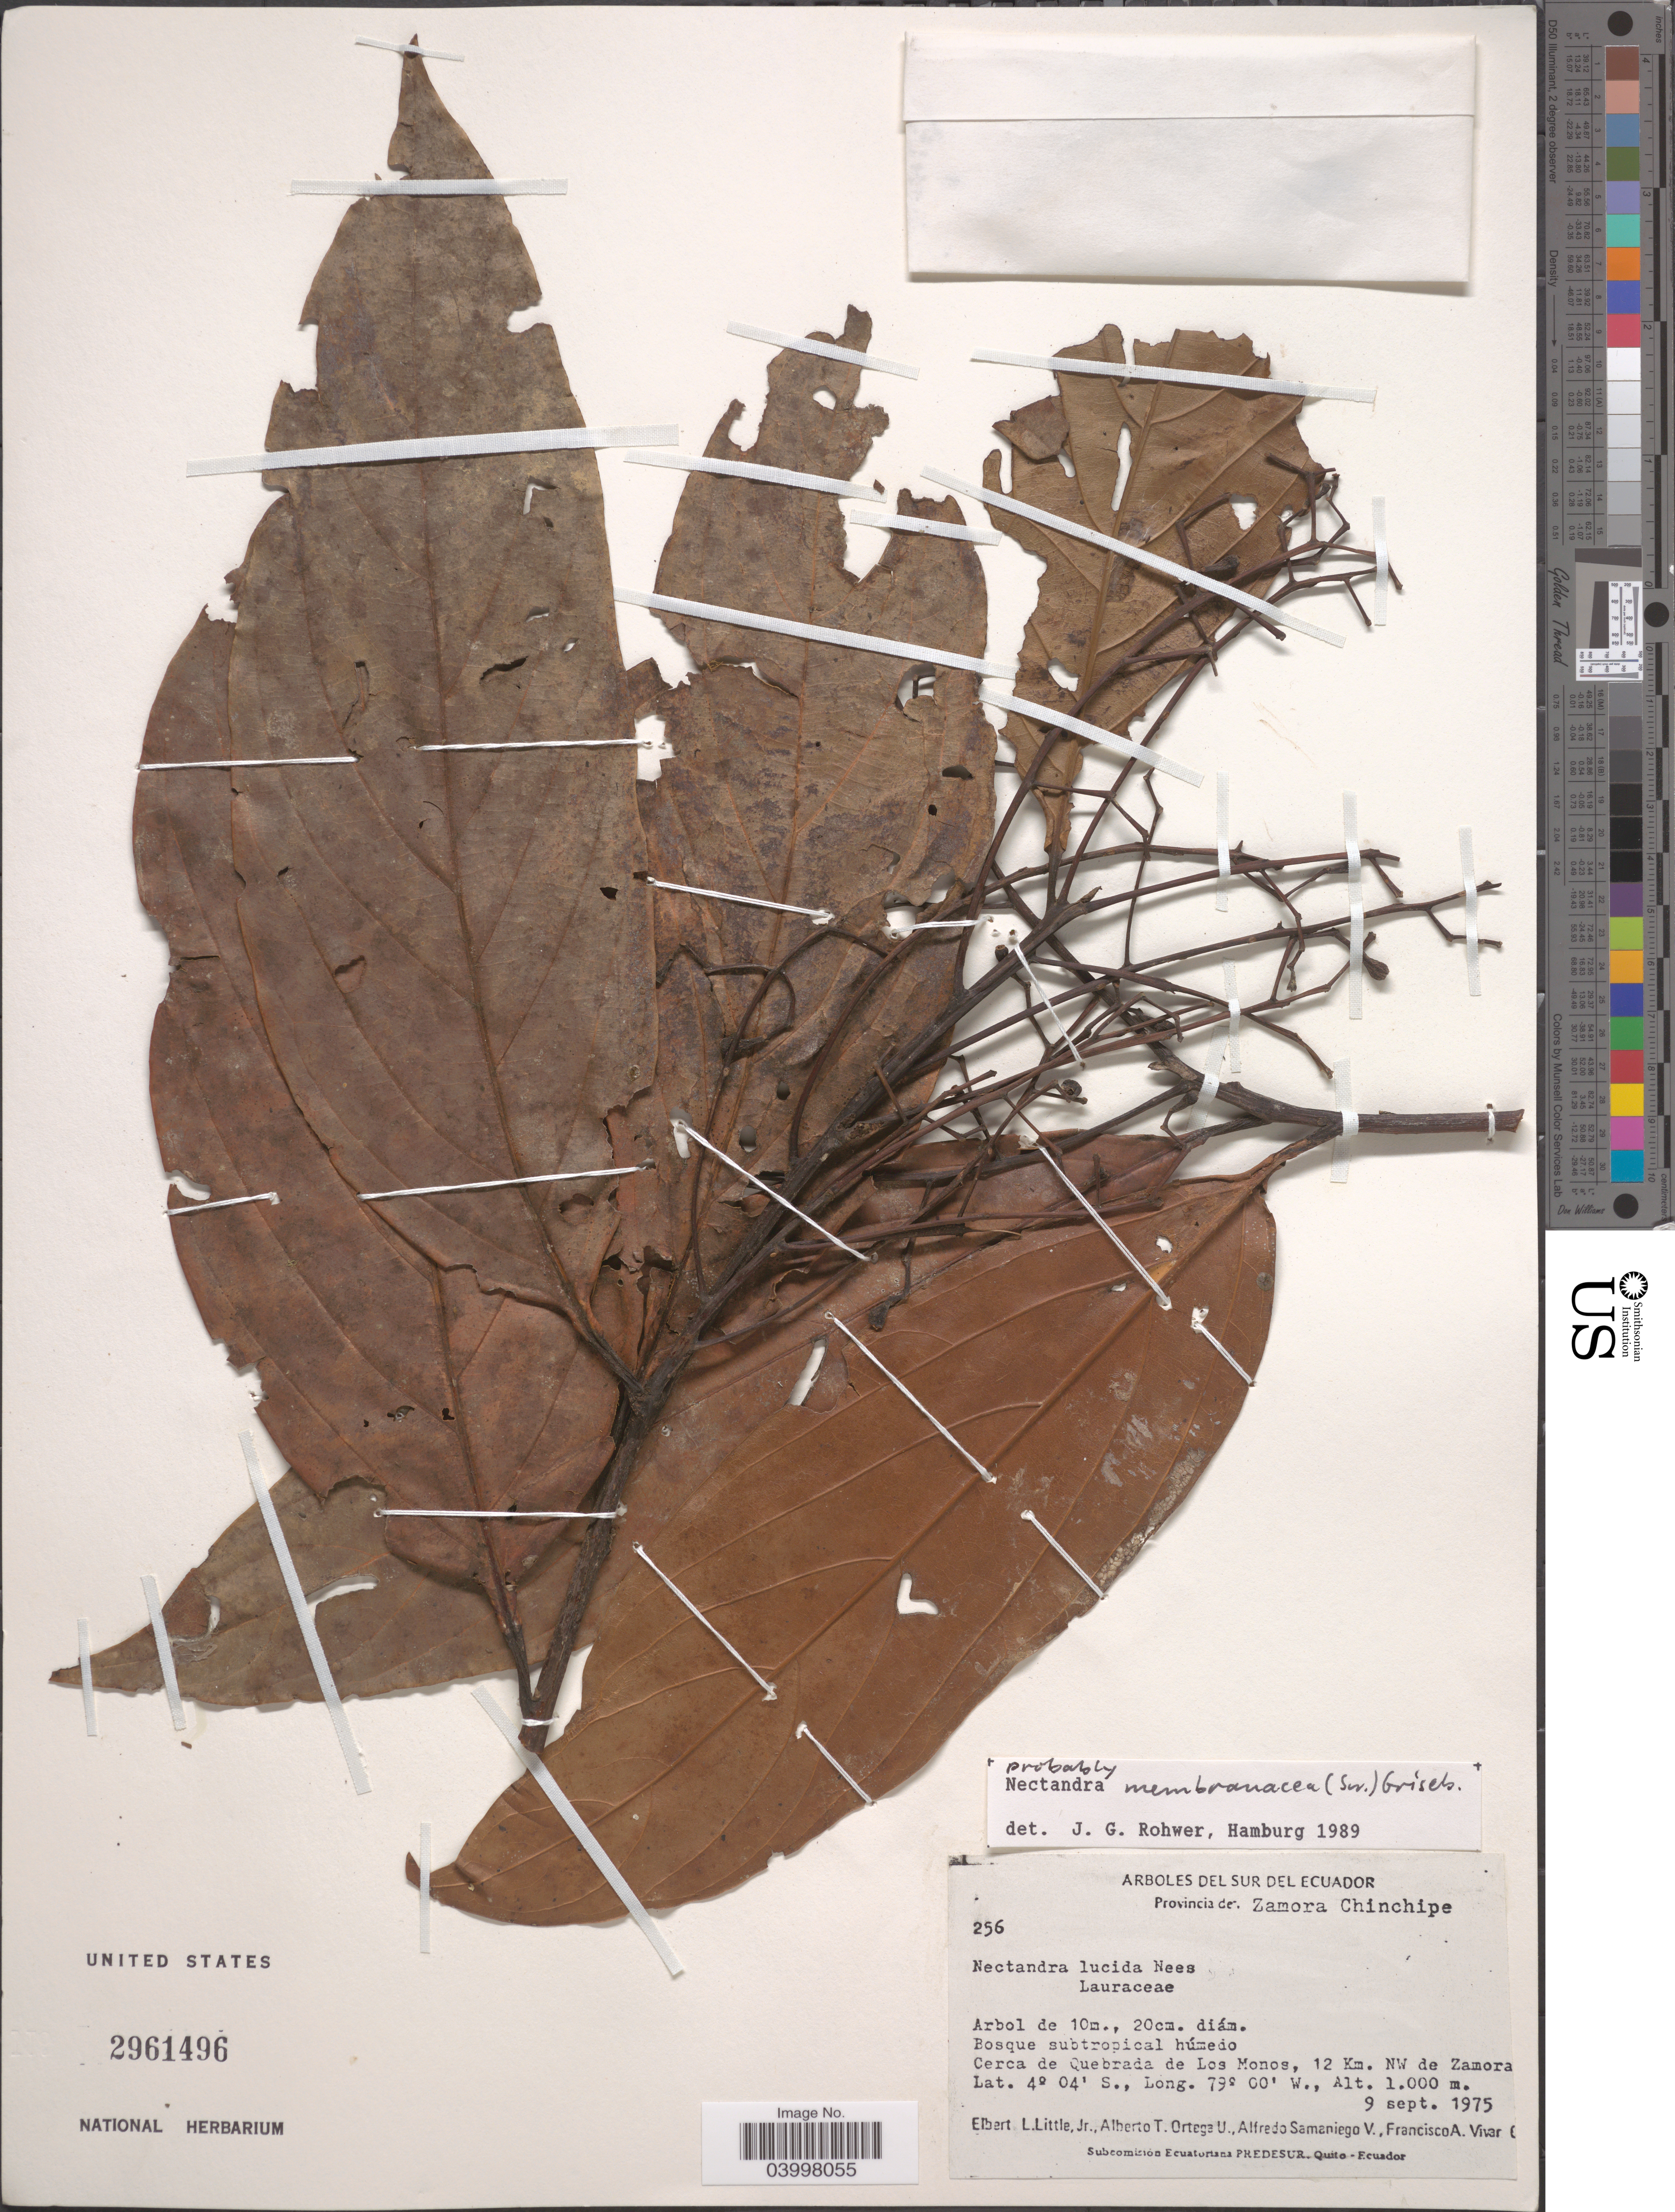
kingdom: Plantae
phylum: Tracheophyta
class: Magnoliopsida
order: Laurales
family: Lauraceae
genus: Nectandra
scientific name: Nectandra membranacea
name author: (Sw.) Griseb.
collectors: E. L. Little, A. T. Ortega U., A. Samaniego V. & F. A. Vivar C.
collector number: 256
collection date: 1975-09-09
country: Ecuador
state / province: Zamora-Chinchipe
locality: Sur del Ecuador. Cerca de Quebrada de Los Monos, 12 Km. NW de Zamora.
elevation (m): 1000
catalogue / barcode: US 2961496